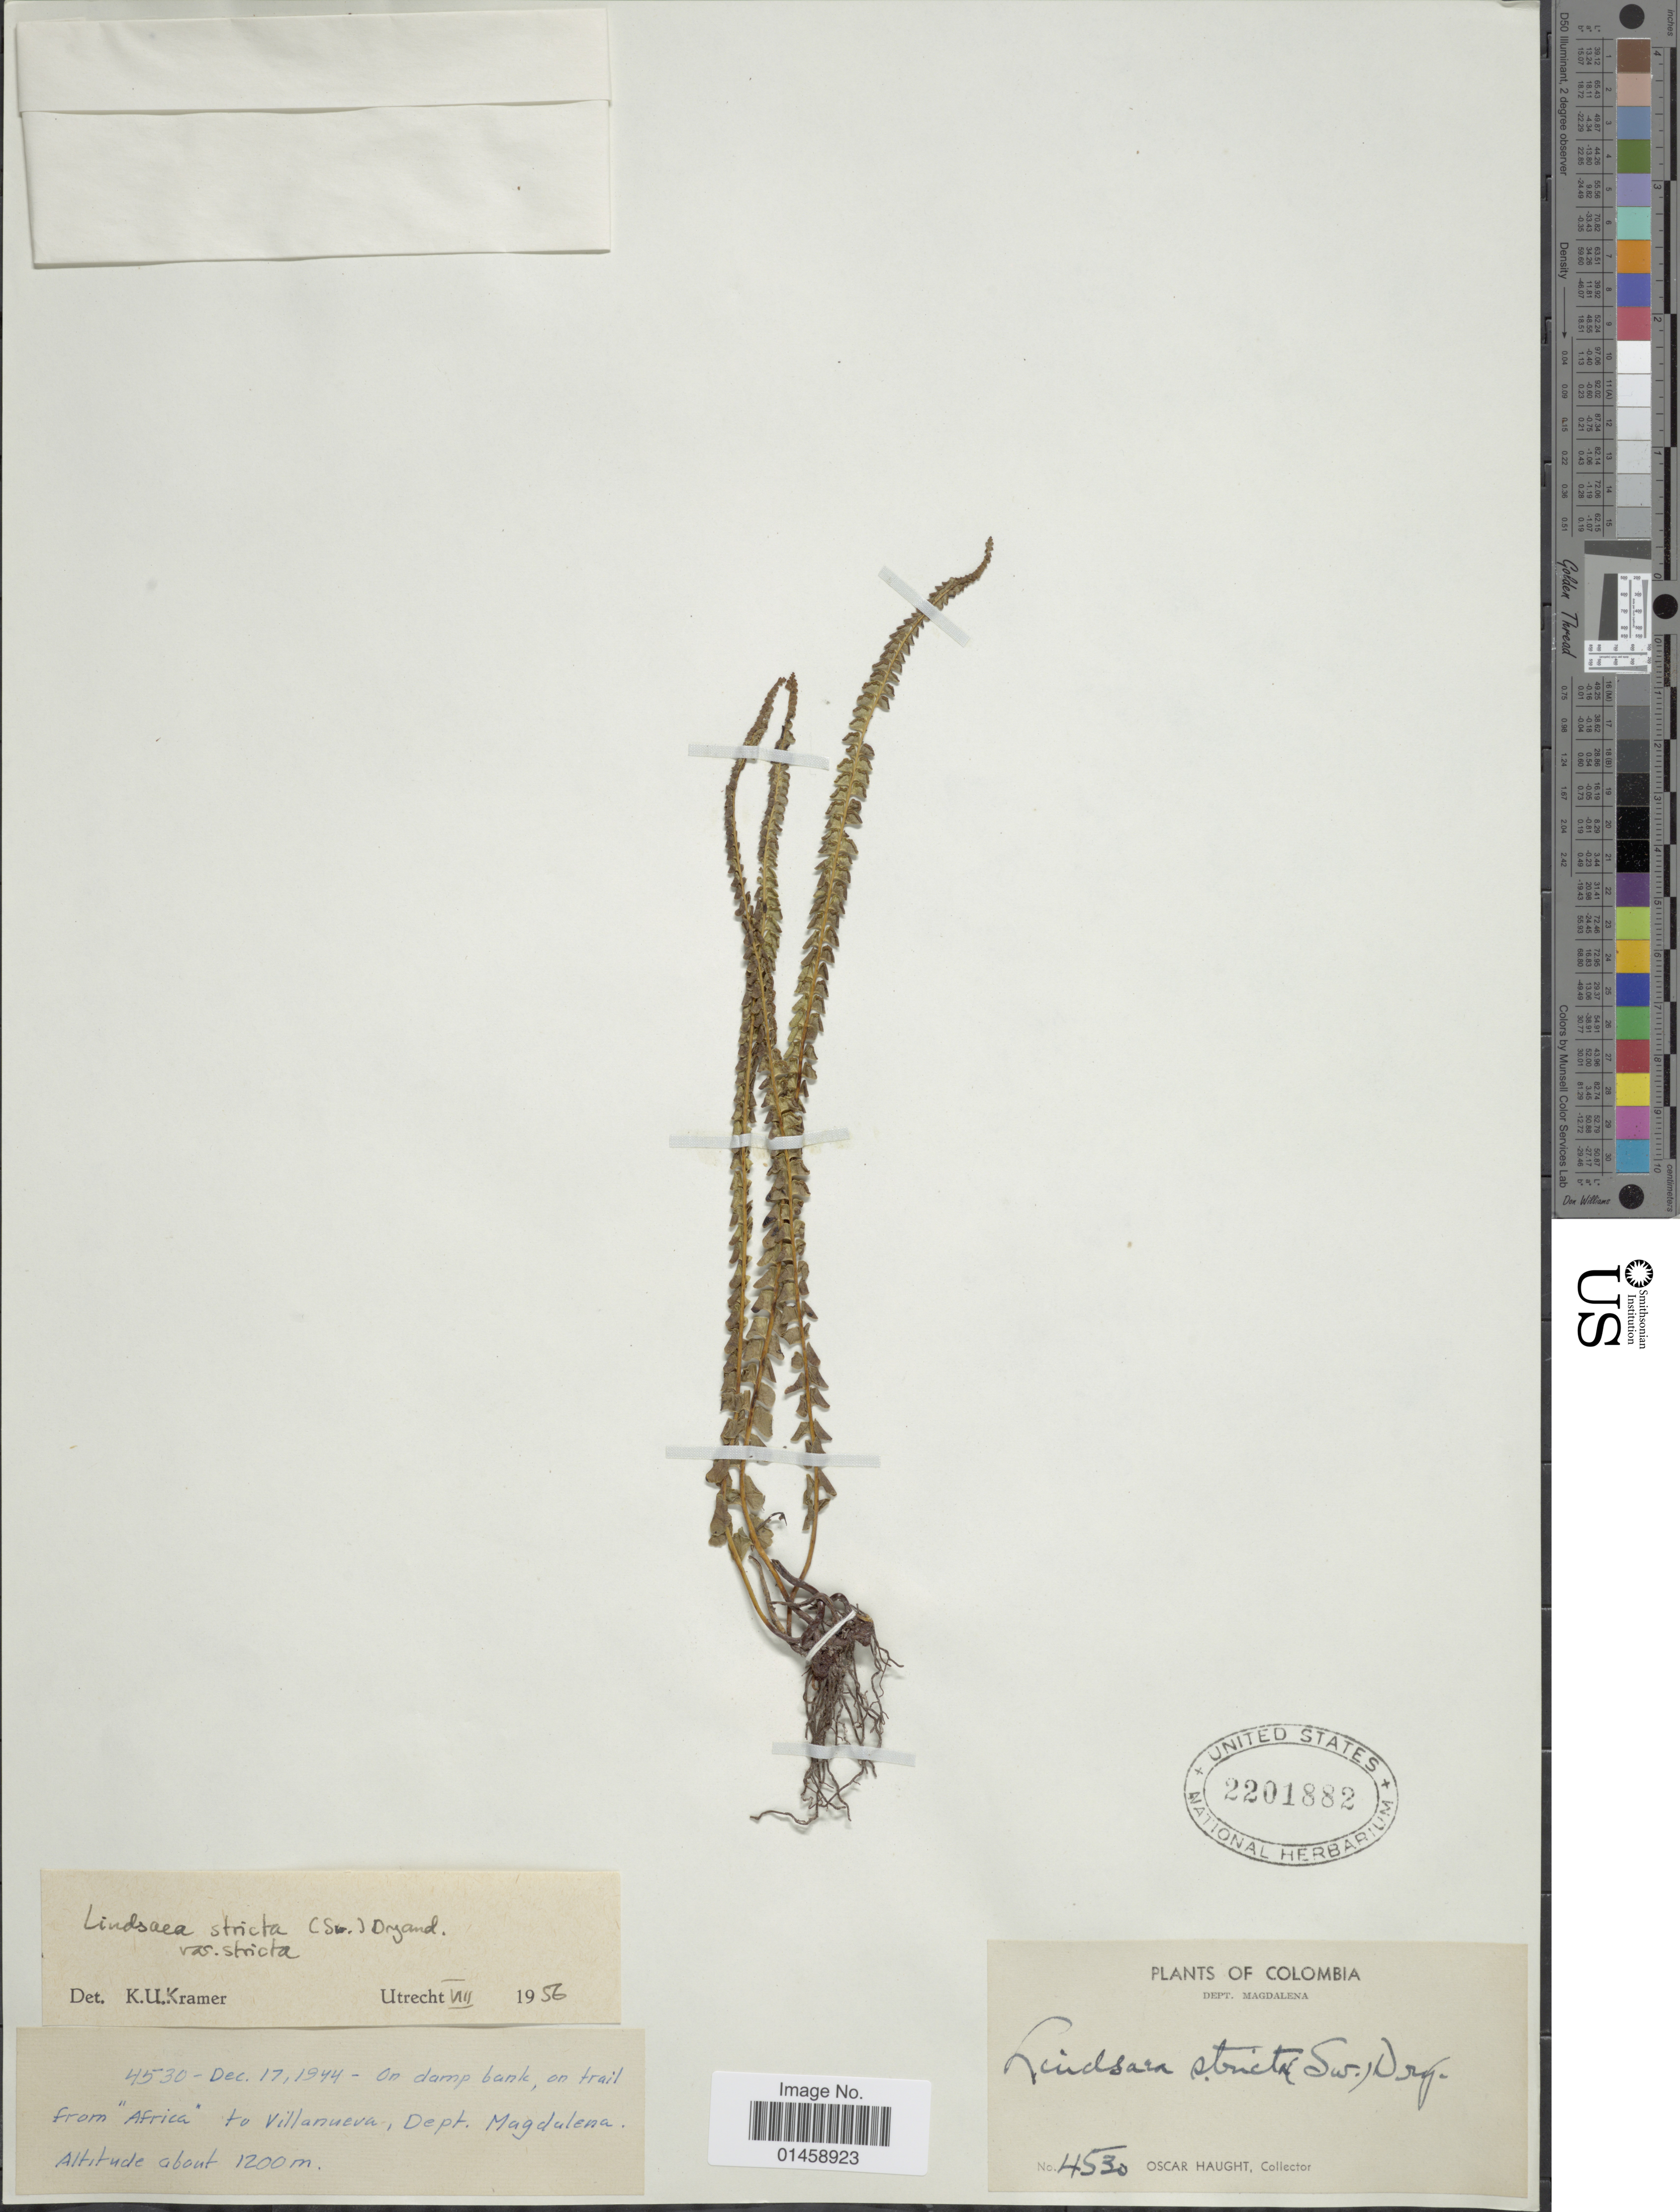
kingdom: Plantae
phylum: Tracheophyta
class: Polypodiopsida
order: Polypodiales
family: Lindsaeaceae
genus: Lindsaea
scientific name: Lindsaea stricta var. stricta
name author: (Sw.) Dryand.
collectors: O. L. Haught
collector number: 4530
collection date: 1944-12-17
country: Colombia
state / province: Magdalena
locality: On damp bank, on trail from Africa to Villanueva.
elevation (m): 1200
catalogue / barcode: US 2201882